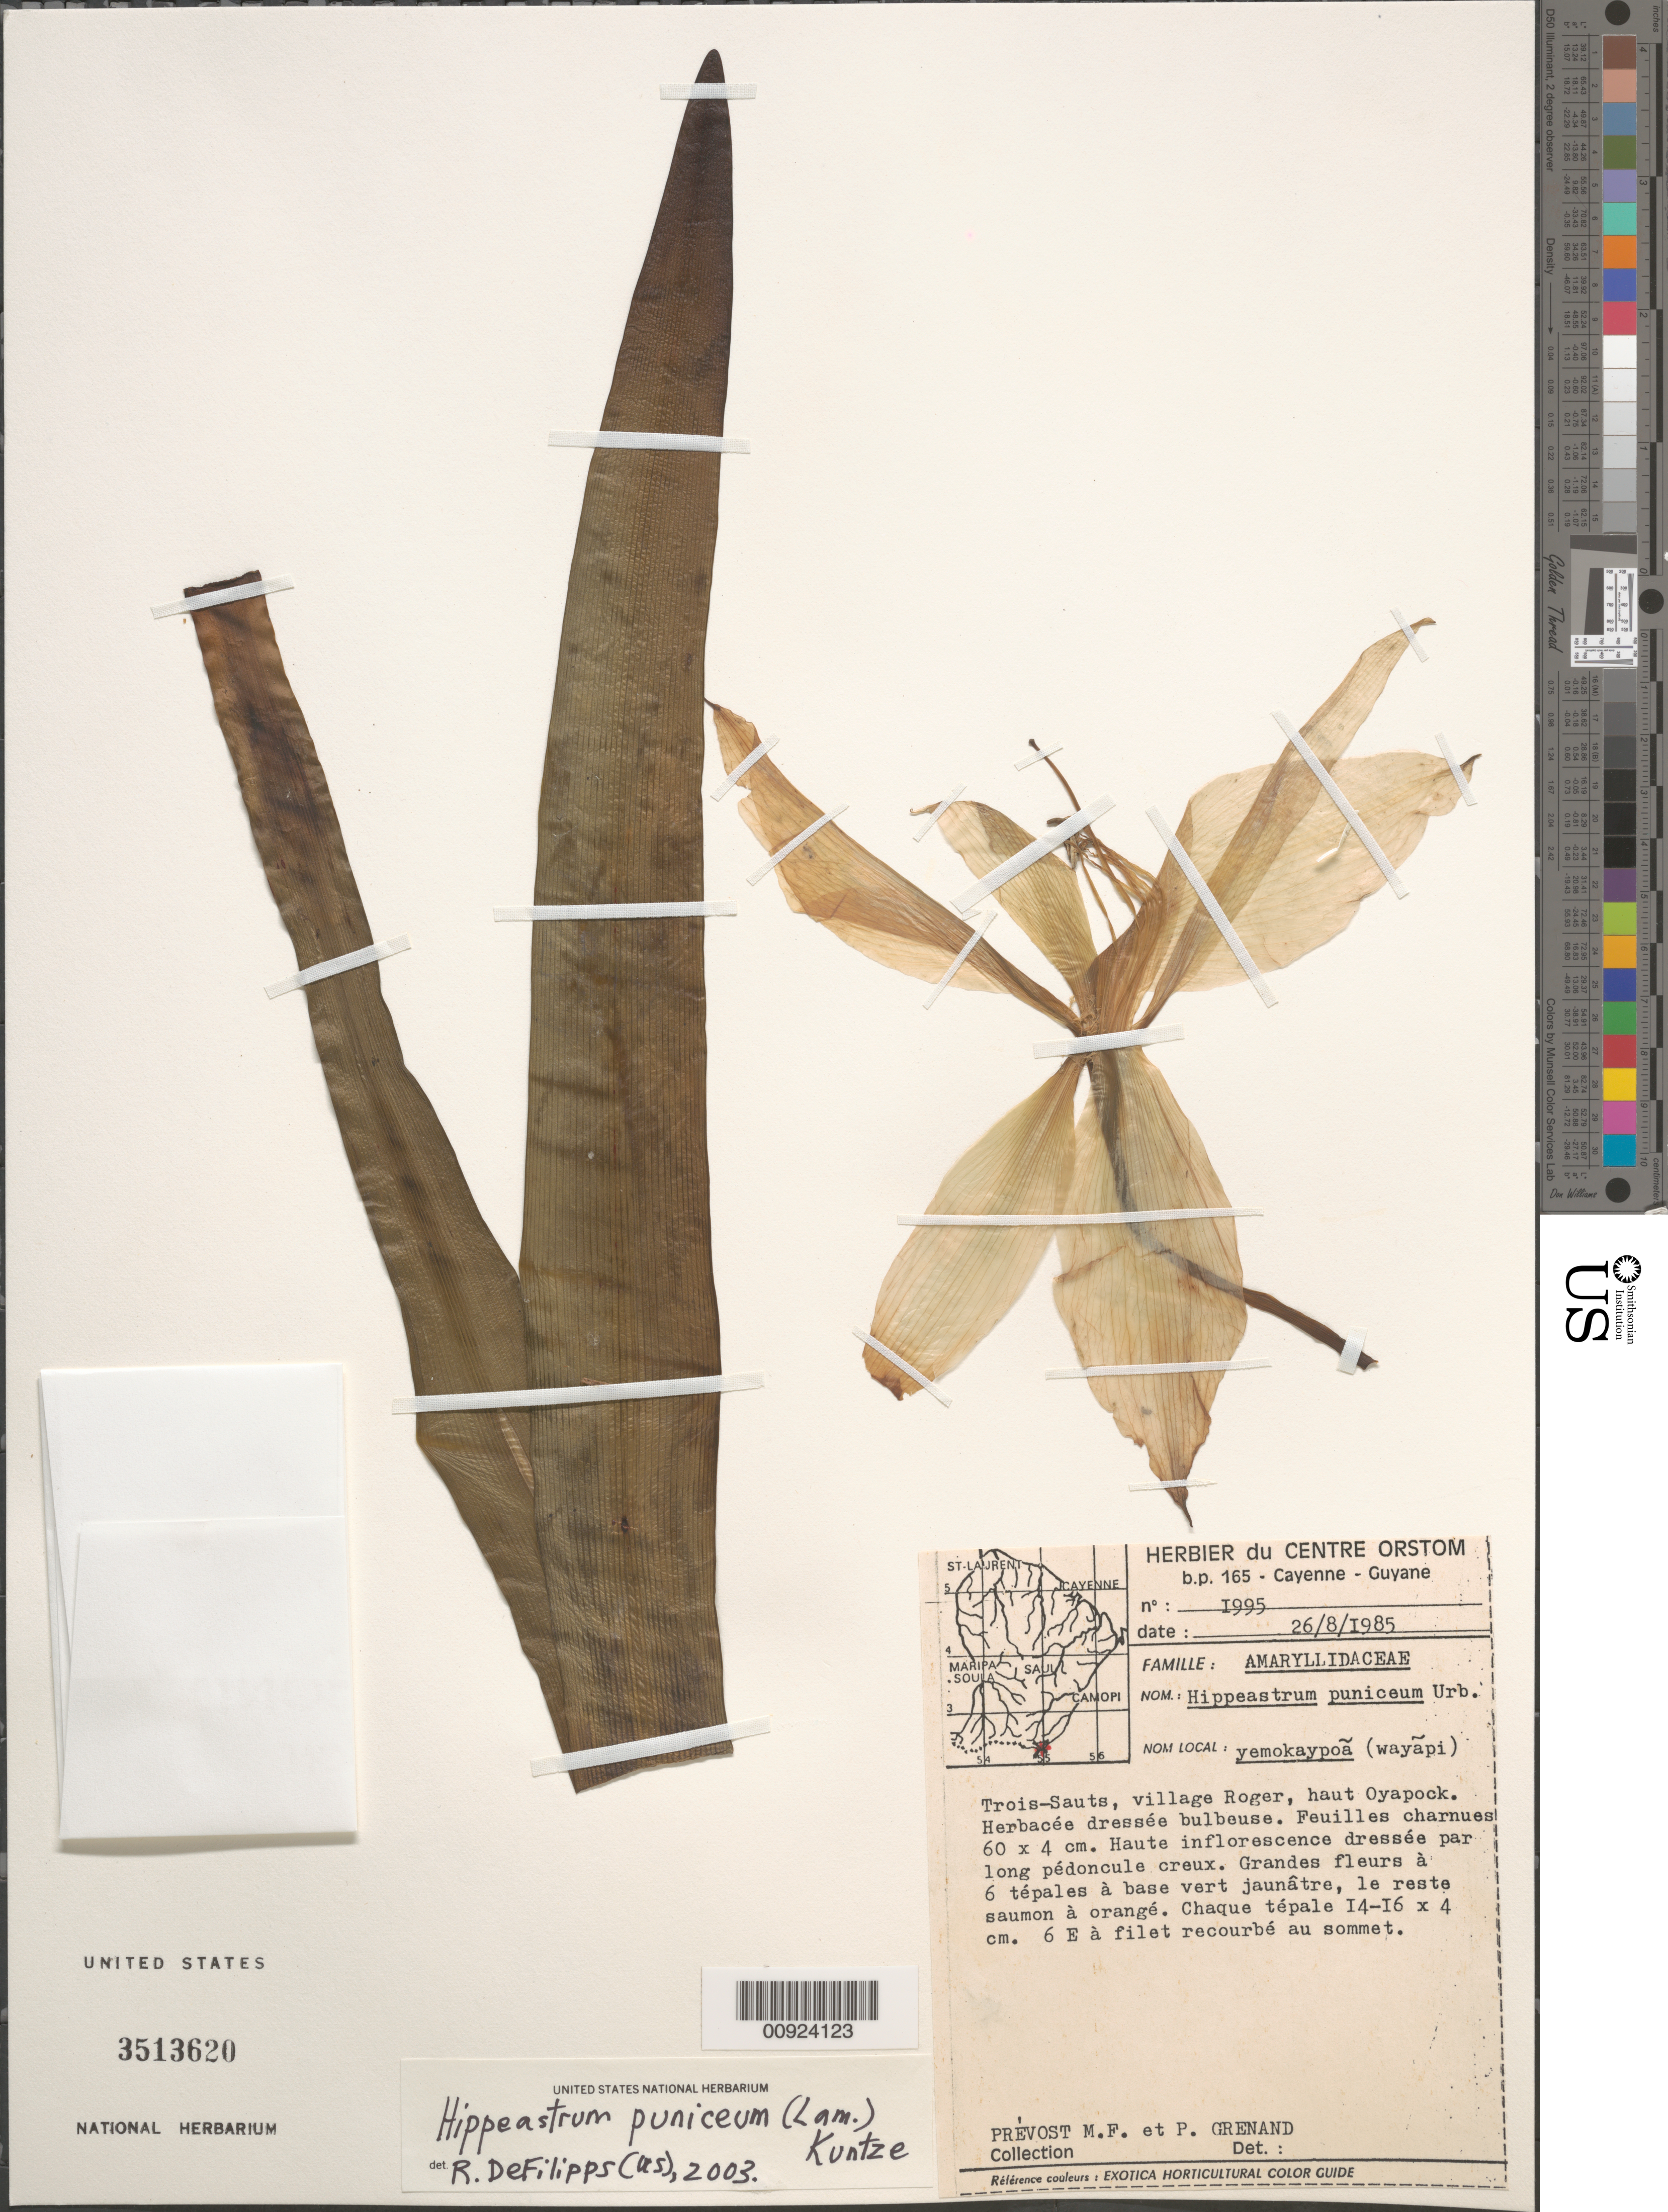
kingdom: Plantae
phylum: Tracheophyta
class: Liliopsida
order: Asparagales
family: Amaryllidaceae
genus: Hippeastrum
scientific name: Hippeastrum puniceum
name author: (Lam.) Voss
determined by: DeFilipps, R. A.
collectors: M.-F. Prévost & P. Grenand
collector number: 1995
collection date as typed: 26-Aug-85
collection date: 1985-08-26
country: French Guiana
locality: Haut Oyapock, Trois-Sauts, Village Roger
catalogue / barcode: US 3513620